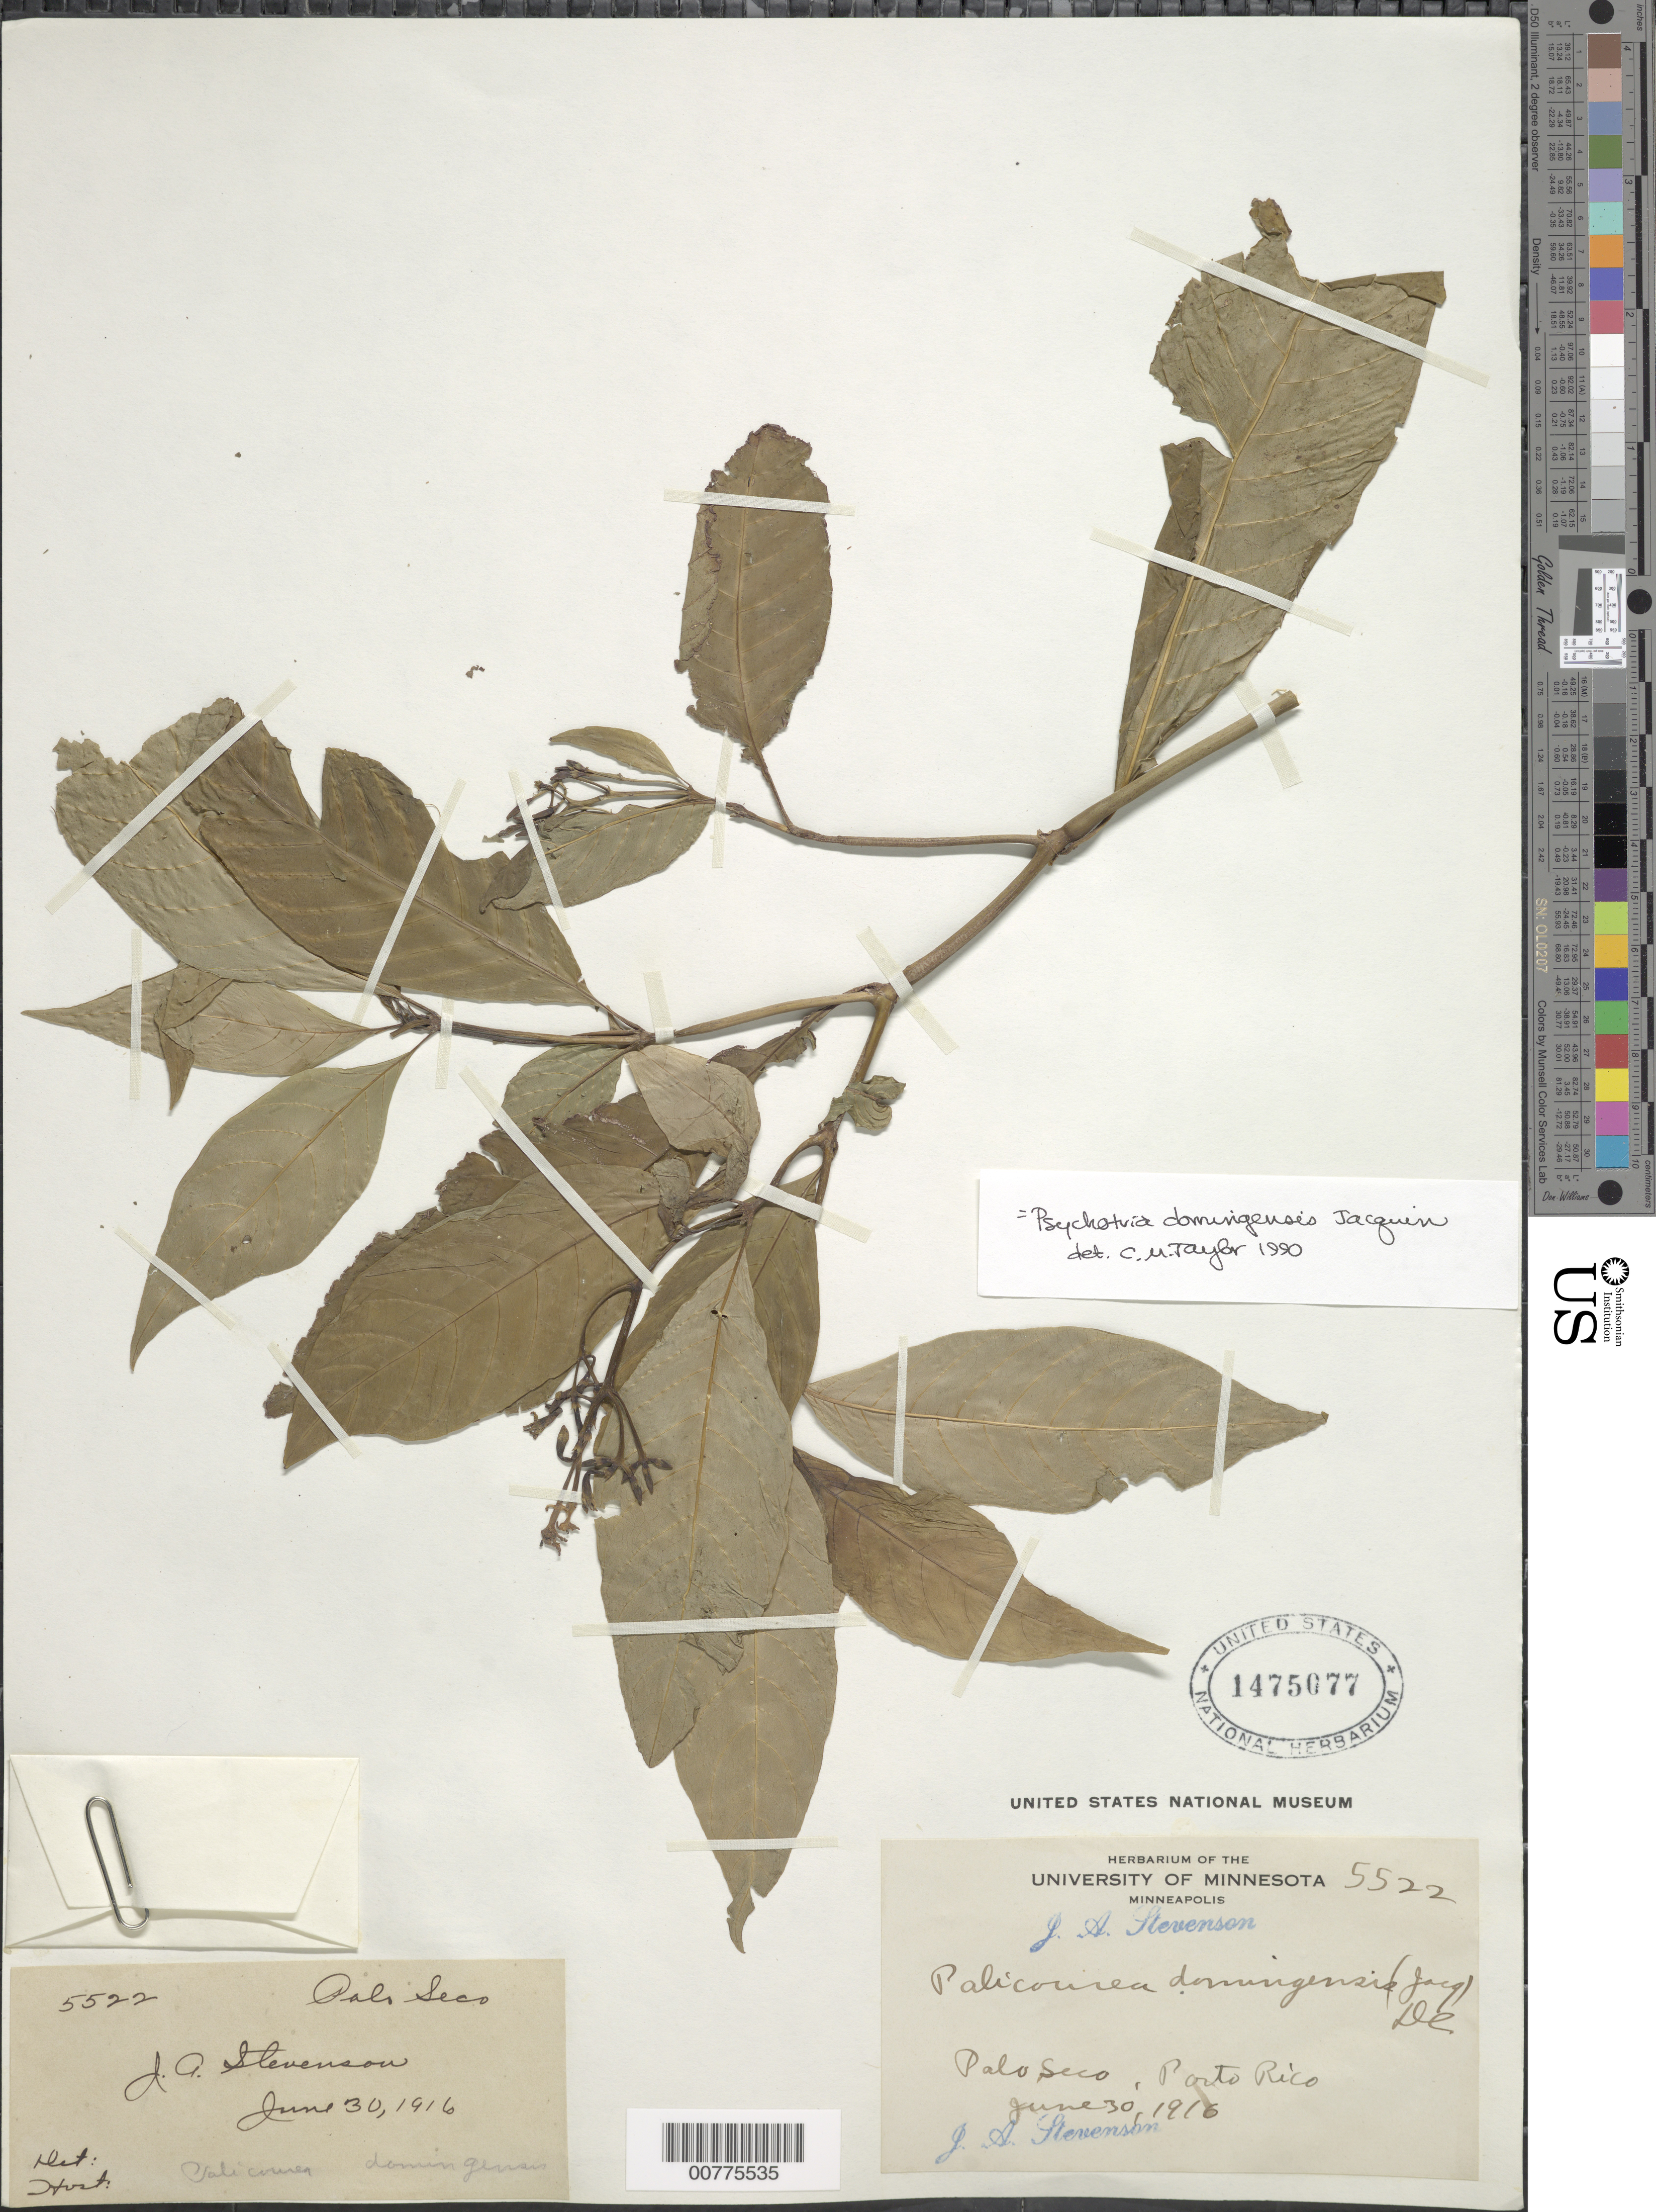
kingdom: Plantae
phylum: Tracheophyta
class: Magnoliopsida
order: Gentianales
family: Rubiaceae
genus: Psychotria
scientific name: Psychotria domingensis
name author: Jacq.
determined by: Taylor, Charlotte M.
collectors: J. Stevenson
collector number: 5522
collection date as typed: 30 Jun 1916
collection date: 1916-06-30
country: Puerto Rico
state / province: Toa Baja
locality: Palo Seco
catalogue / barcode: US 1475077